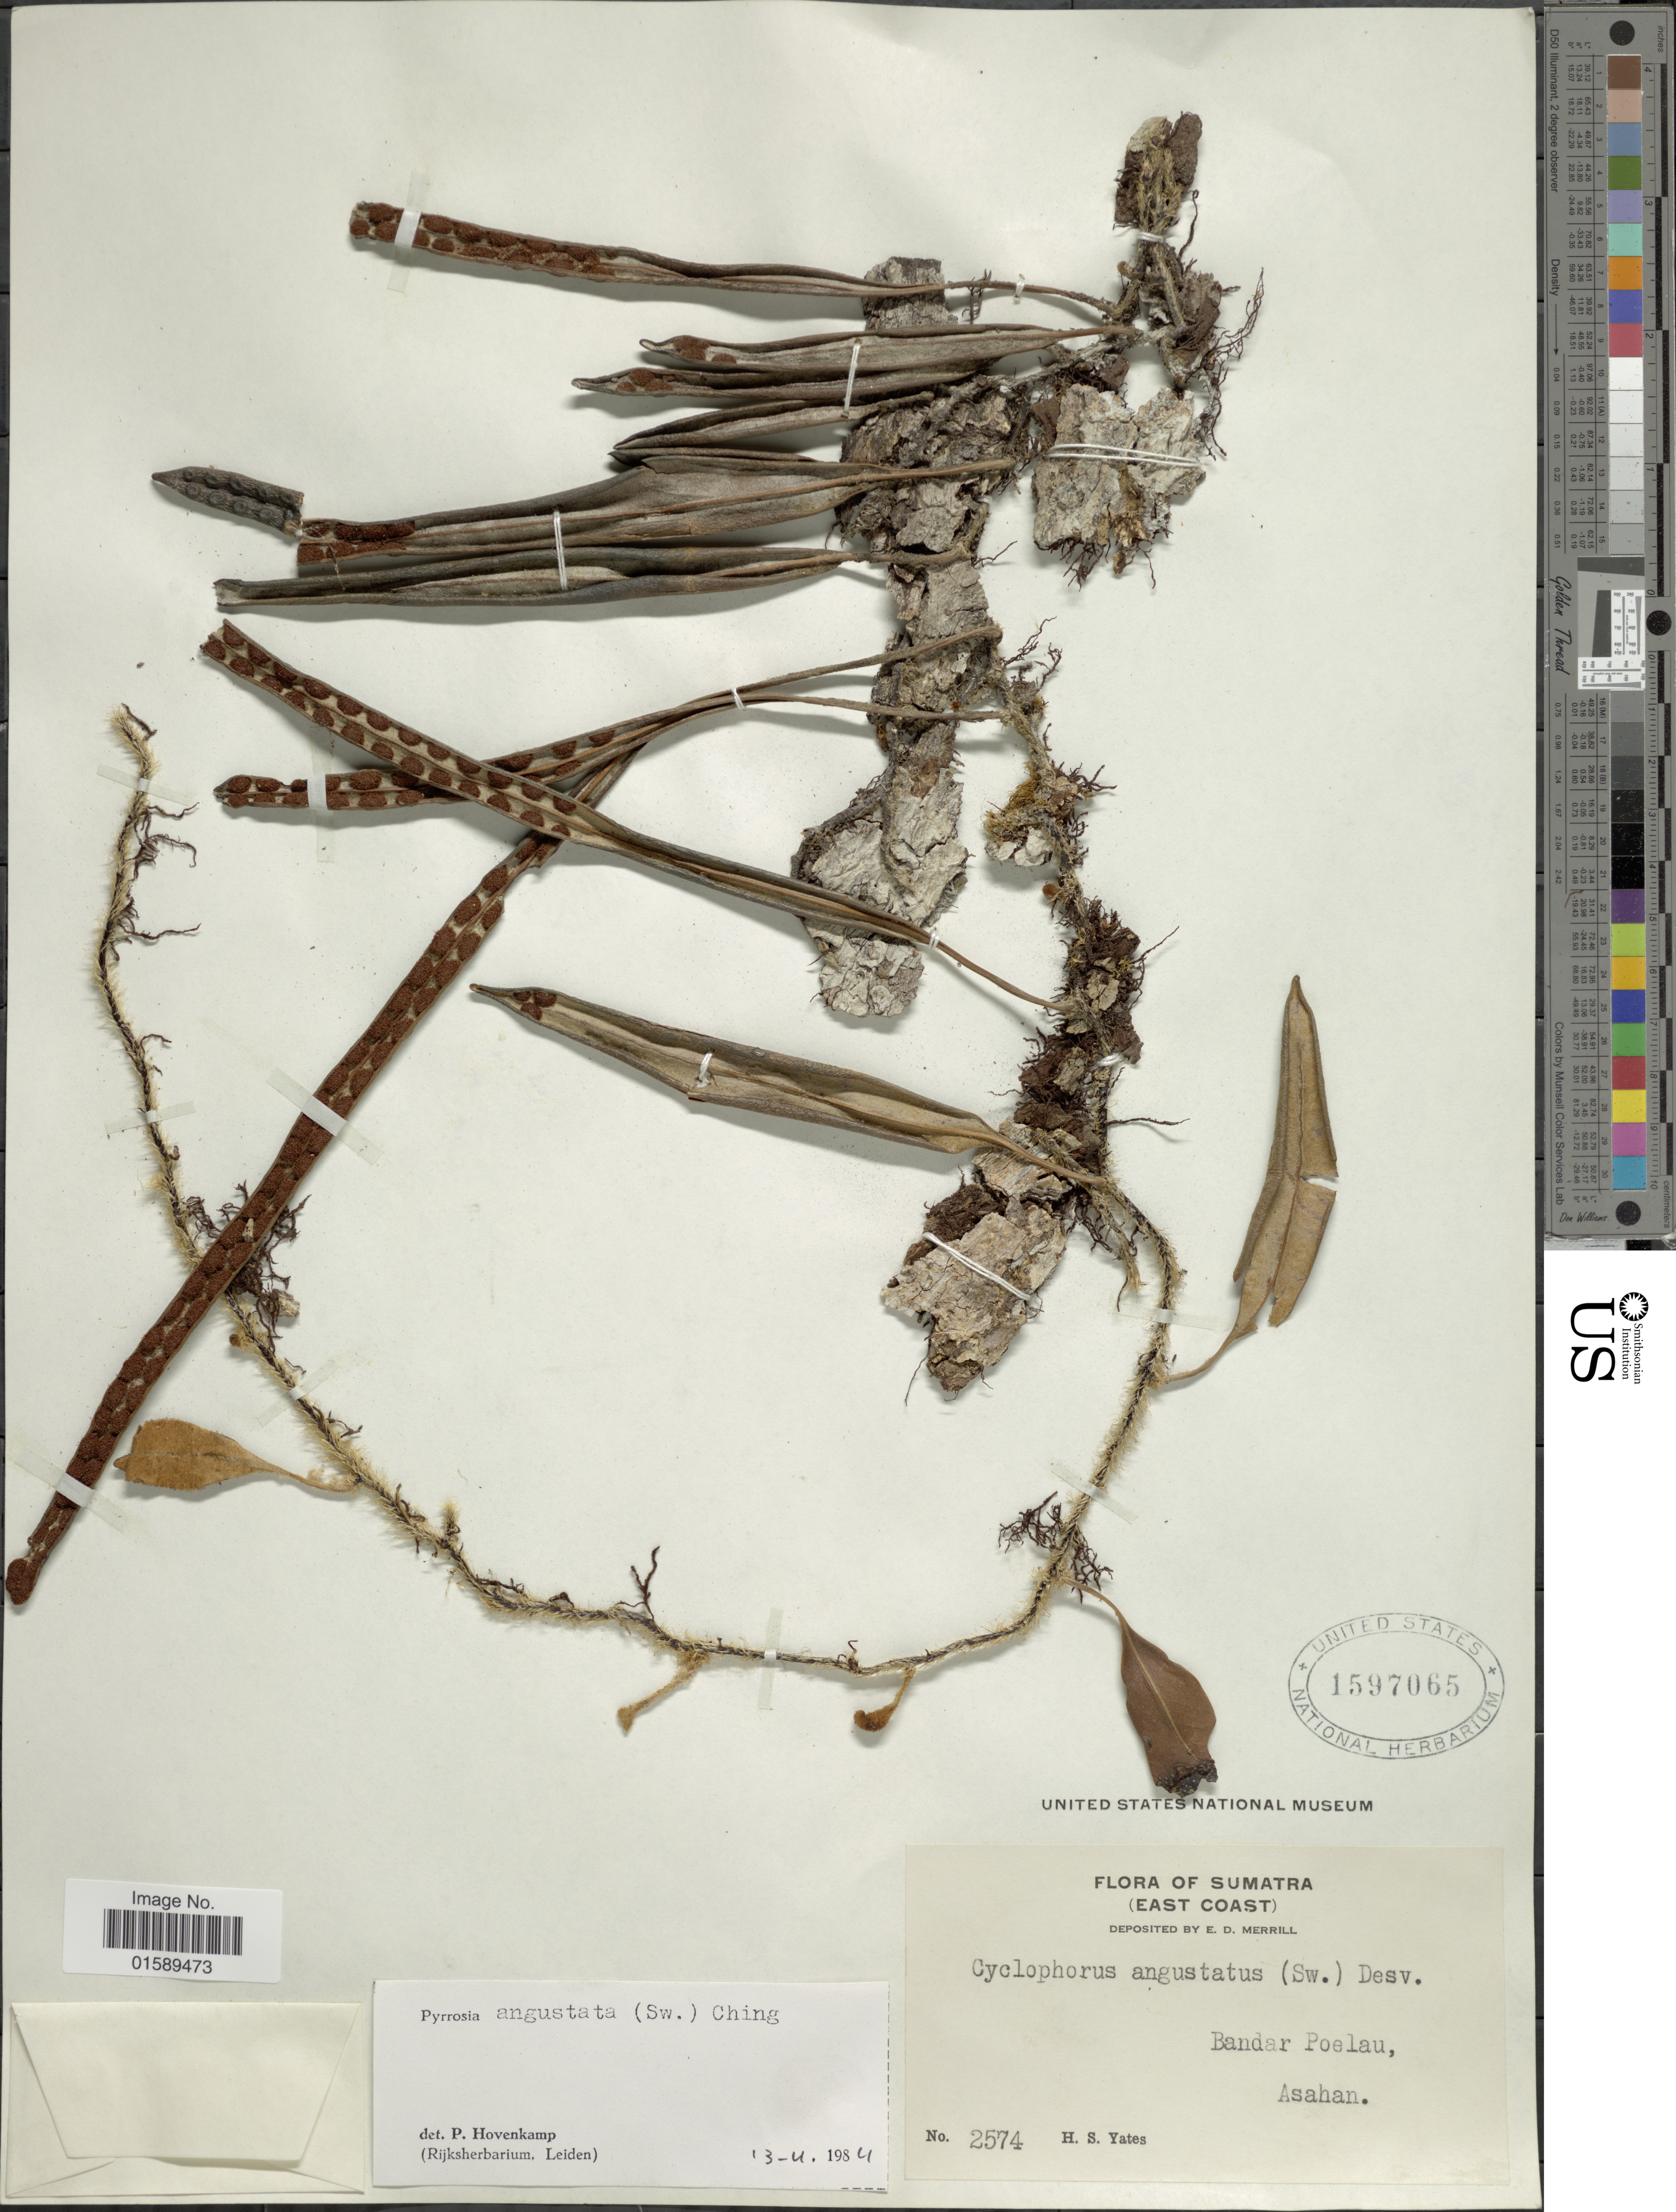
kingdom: Plantae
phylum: Tracheophyta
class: Polypodiopsida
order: Polypodiales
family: Polypodiaceae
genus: Pyrrosia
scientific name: Pyrrosia angustata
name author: (Sw.) Ching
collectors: H. S. Yates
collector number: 2574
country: Indonesia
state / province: Sumatra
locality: Sumatra (East Coast), Bandar Poelau, Asahan.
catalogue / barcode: US 1597065